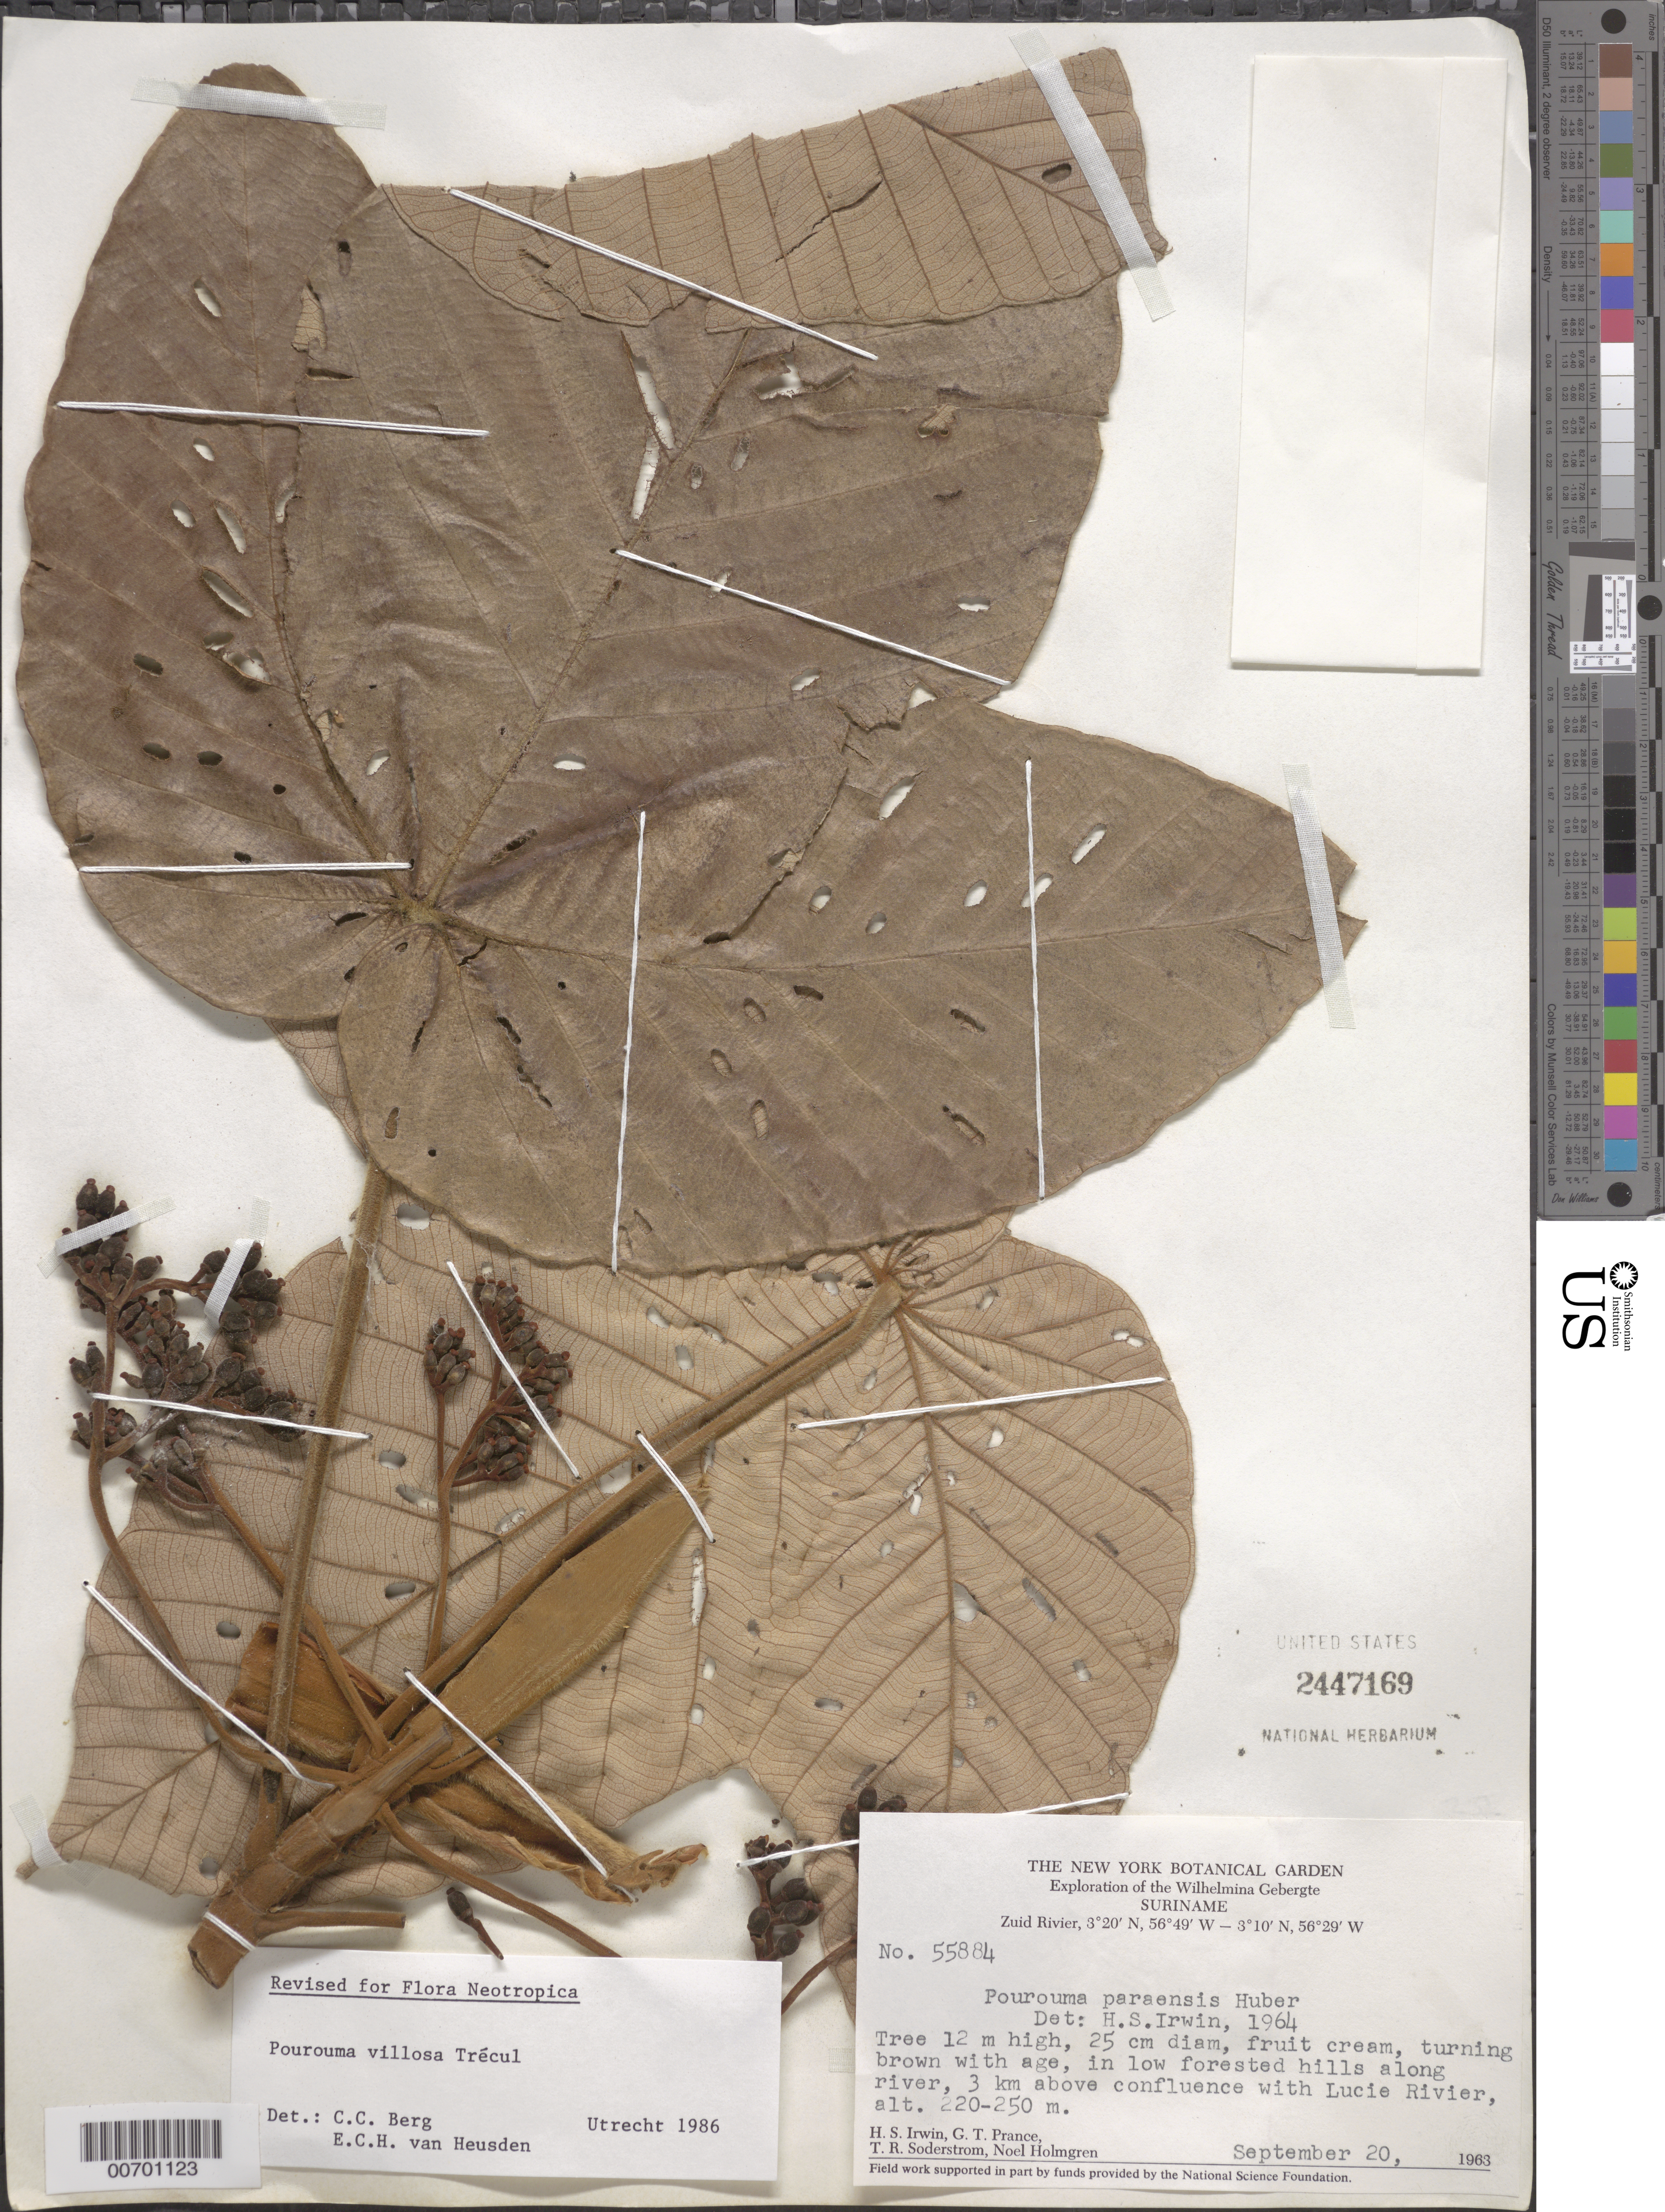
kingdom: Plantae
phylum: Tracheophyta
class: Magnoliopsida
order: Rosales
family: Urticaceae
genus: Pourouma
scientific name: Pourouma villosa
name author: Trécul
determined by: Berg, C. C.; Heusden, E. C.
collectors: H. Irwin, G. T. Prance, T. R. Soderstrom & N. H. Holmgren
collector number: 55884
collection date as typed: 20-Sep-63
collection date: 1963-09-20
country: Suriname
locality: Zuid River, 2 km above confluence with Lucie R., Wilhelmina Gebergte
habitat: Low forested hills along river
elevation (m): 220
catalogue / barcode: US 2447169